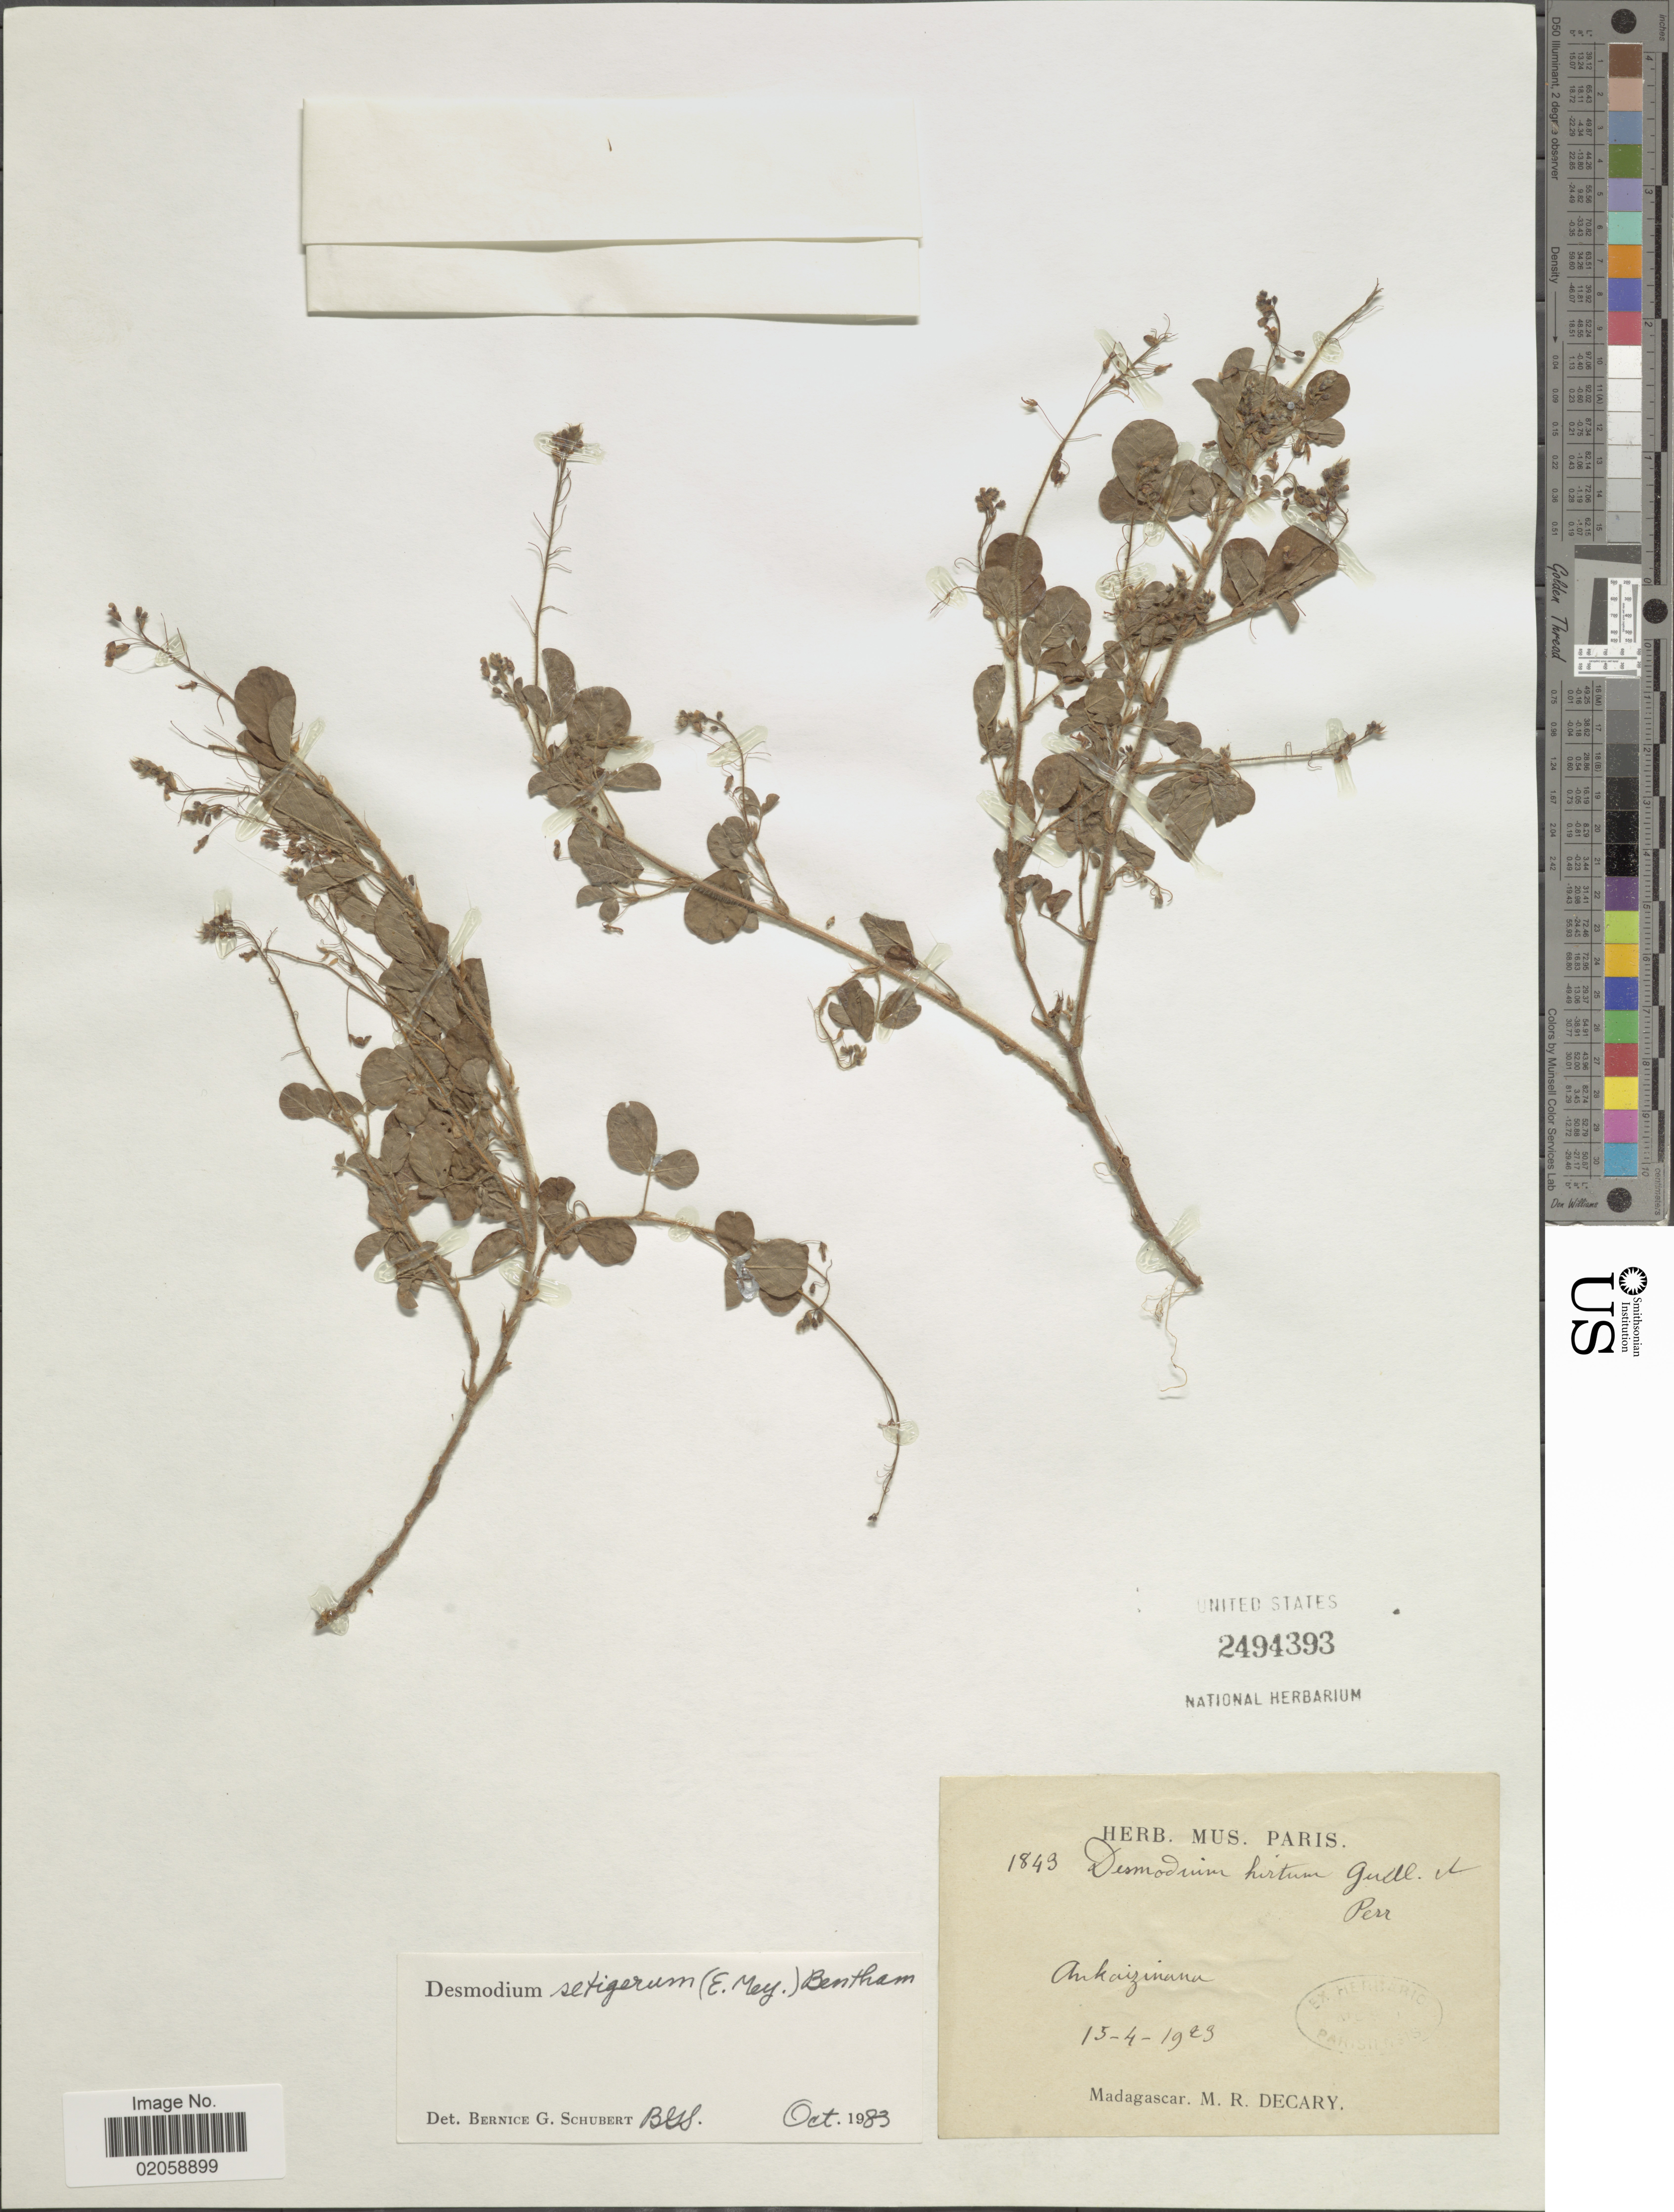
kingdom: Plantae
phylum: Tracheophyta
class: Magnoliopsida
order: Fabales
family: Fabaceae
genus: Grona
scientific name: Grona setigera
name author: (E. Mey.) H. Ohashi & K. Ohashi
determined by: Strong, Mark T., (BOT), Smithsonian Institution - National Museum of Natural History (UNITED STATES)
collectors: R. Decary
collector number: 1843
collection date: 1923-04-15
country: Madagascar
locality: Ankaizinana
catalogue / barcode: US 2494393